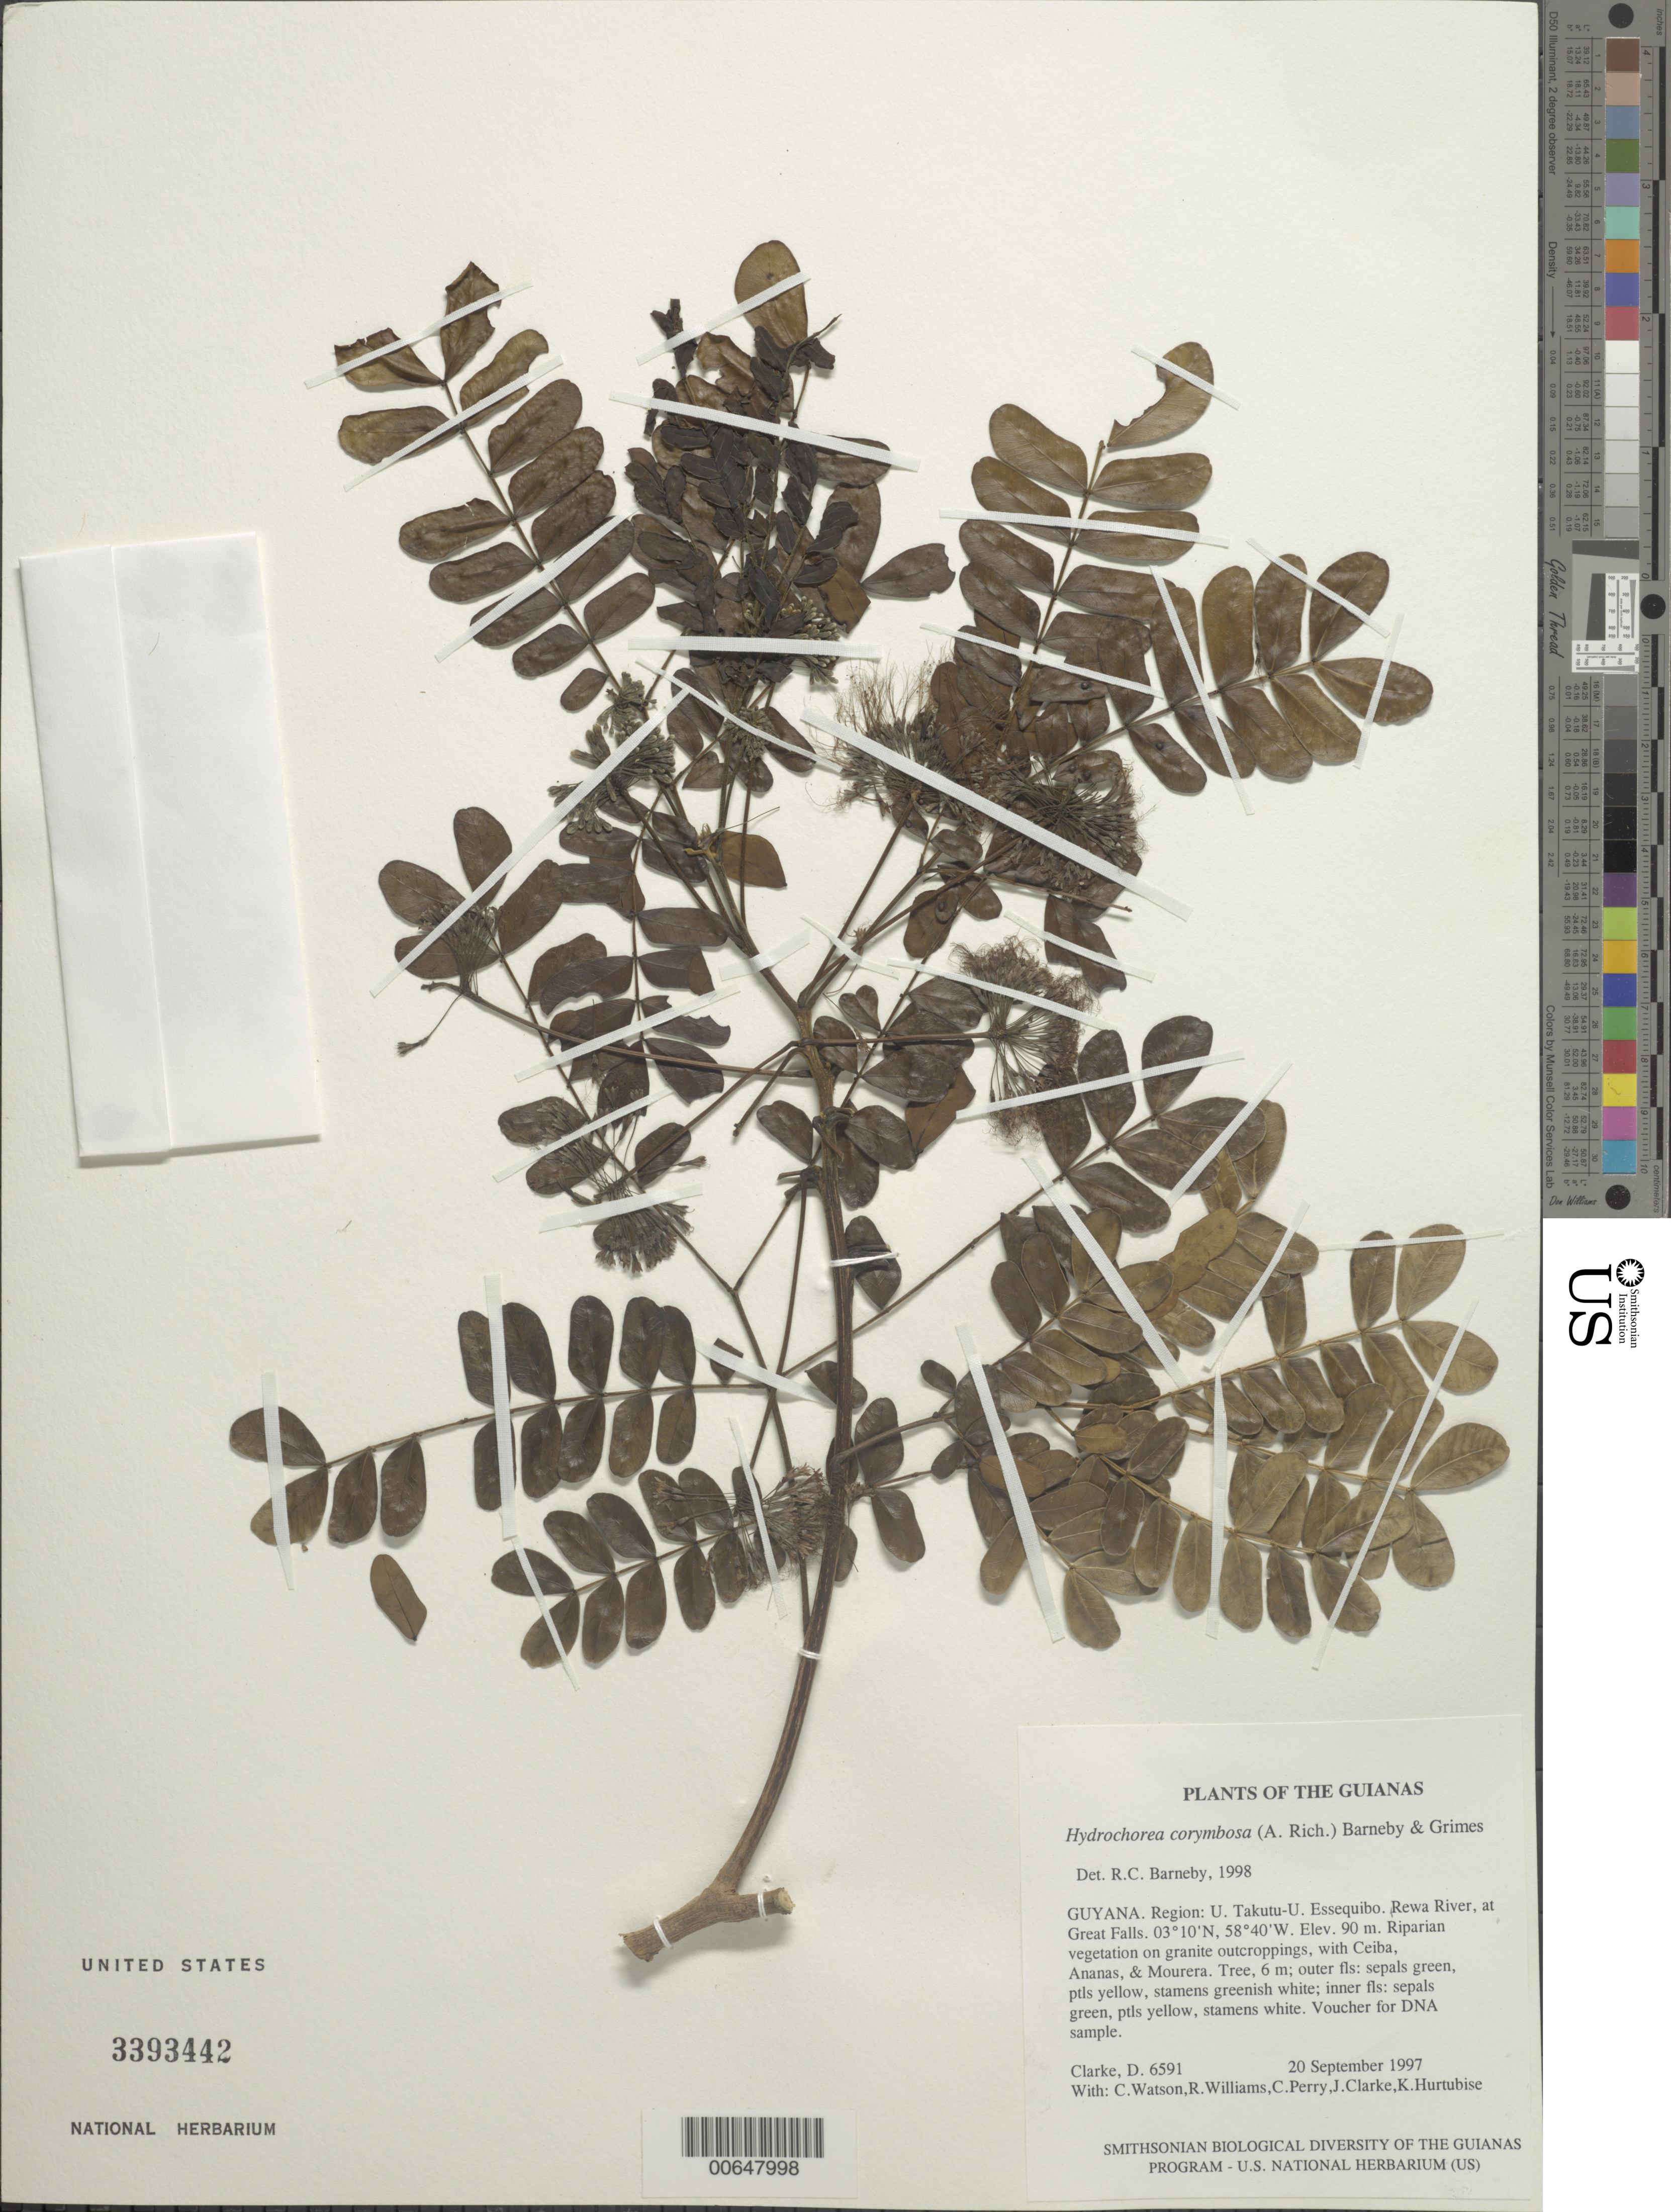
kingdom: Plantae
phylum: Tracheophyta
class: Magnoliopsida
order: Fabales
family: Fabaceae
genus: Hydrochorea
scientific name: Hydrochorea corymbosa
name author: (Rich.) Barneby & J.W. Grimes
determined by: Barneby, Rupert C., (NY)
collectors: H. D. Clarke, C. Watson, R. Williams, C. Perry, J. Clarke & K. Hurtubise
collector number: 6591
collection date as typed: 20 September 1997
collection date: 1997-09-20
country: Guyana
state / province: U. Takutu-U. Essequibo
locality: Rewa River, at Great Falls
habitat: Riparian vegetation on granite outcroppings, with Ceiba, Ananas, & Mourera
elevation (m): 90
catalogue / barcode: US 3393442